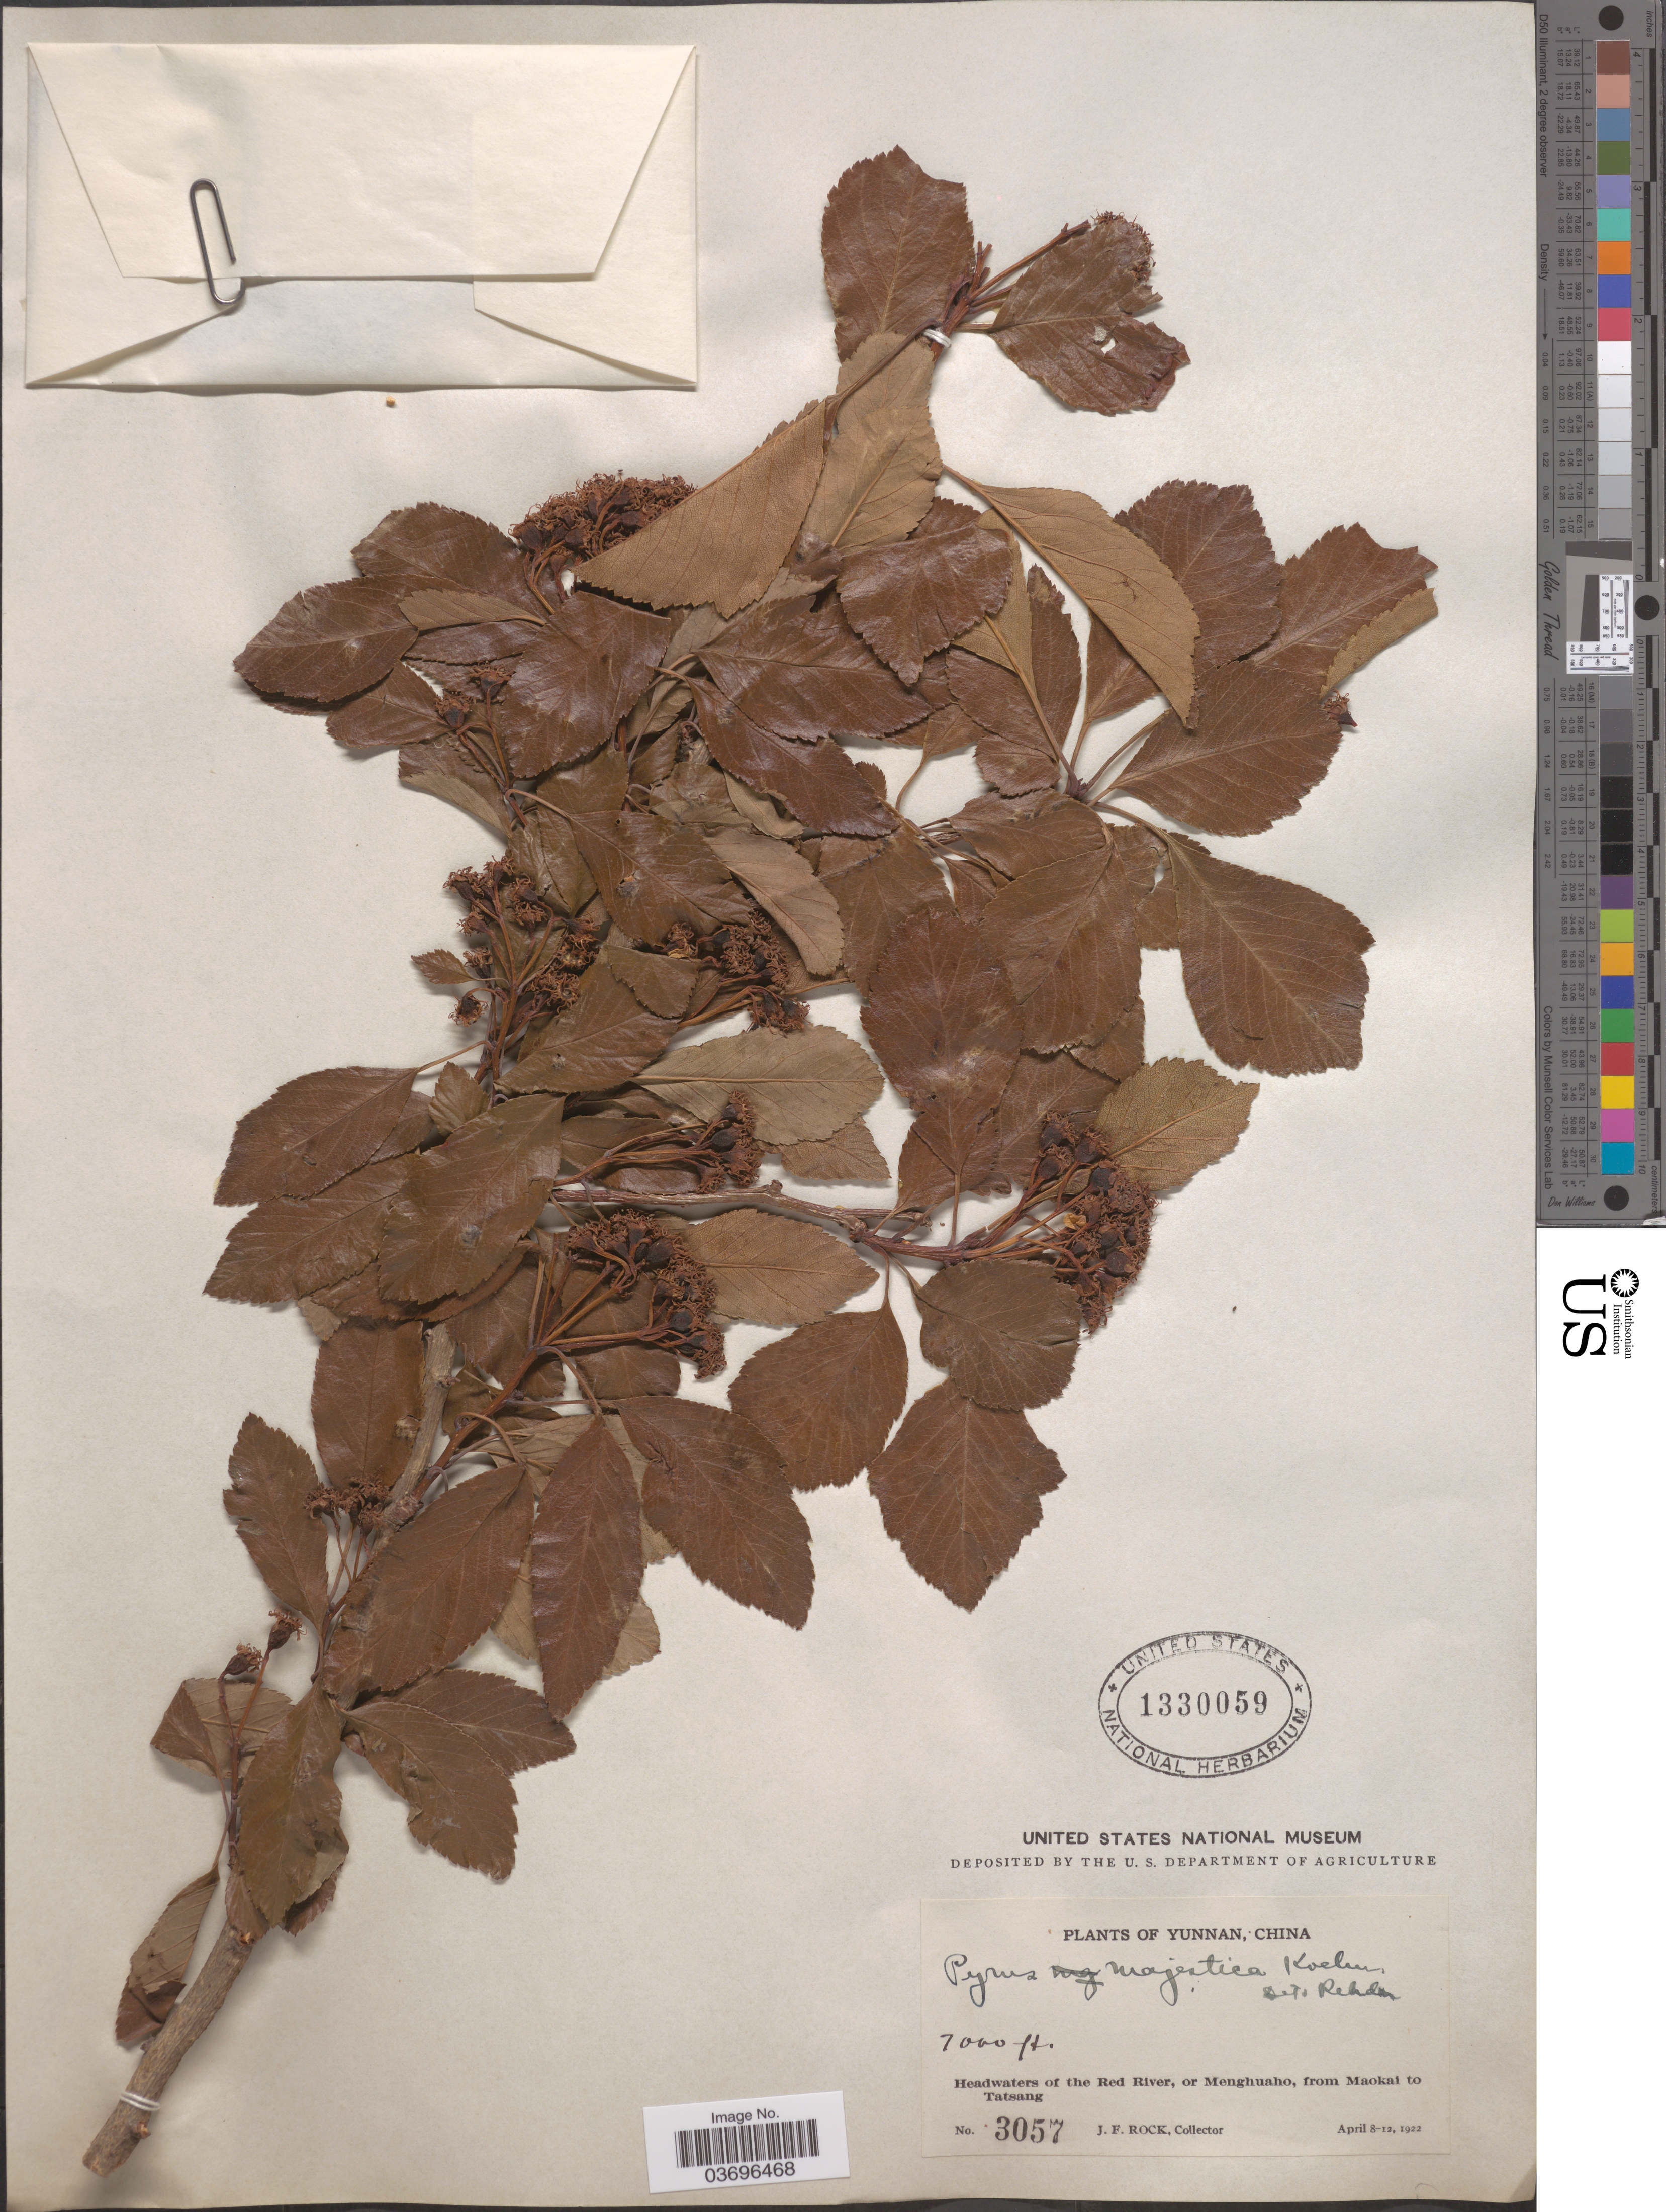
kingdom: Plantae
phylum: Tracheophyta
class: Magnoliopsida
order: Rosales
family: Rosaceae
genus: Pyrus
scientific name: Pyrus majestica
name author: Koehne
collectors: J. Rock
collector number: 3057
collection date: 1922-04-08/1922-04-12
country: China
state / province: Yunnan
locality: Headwaters of the Red River, or Menghuaho, from Maokai to Tatsang.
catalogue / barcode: US 1330059